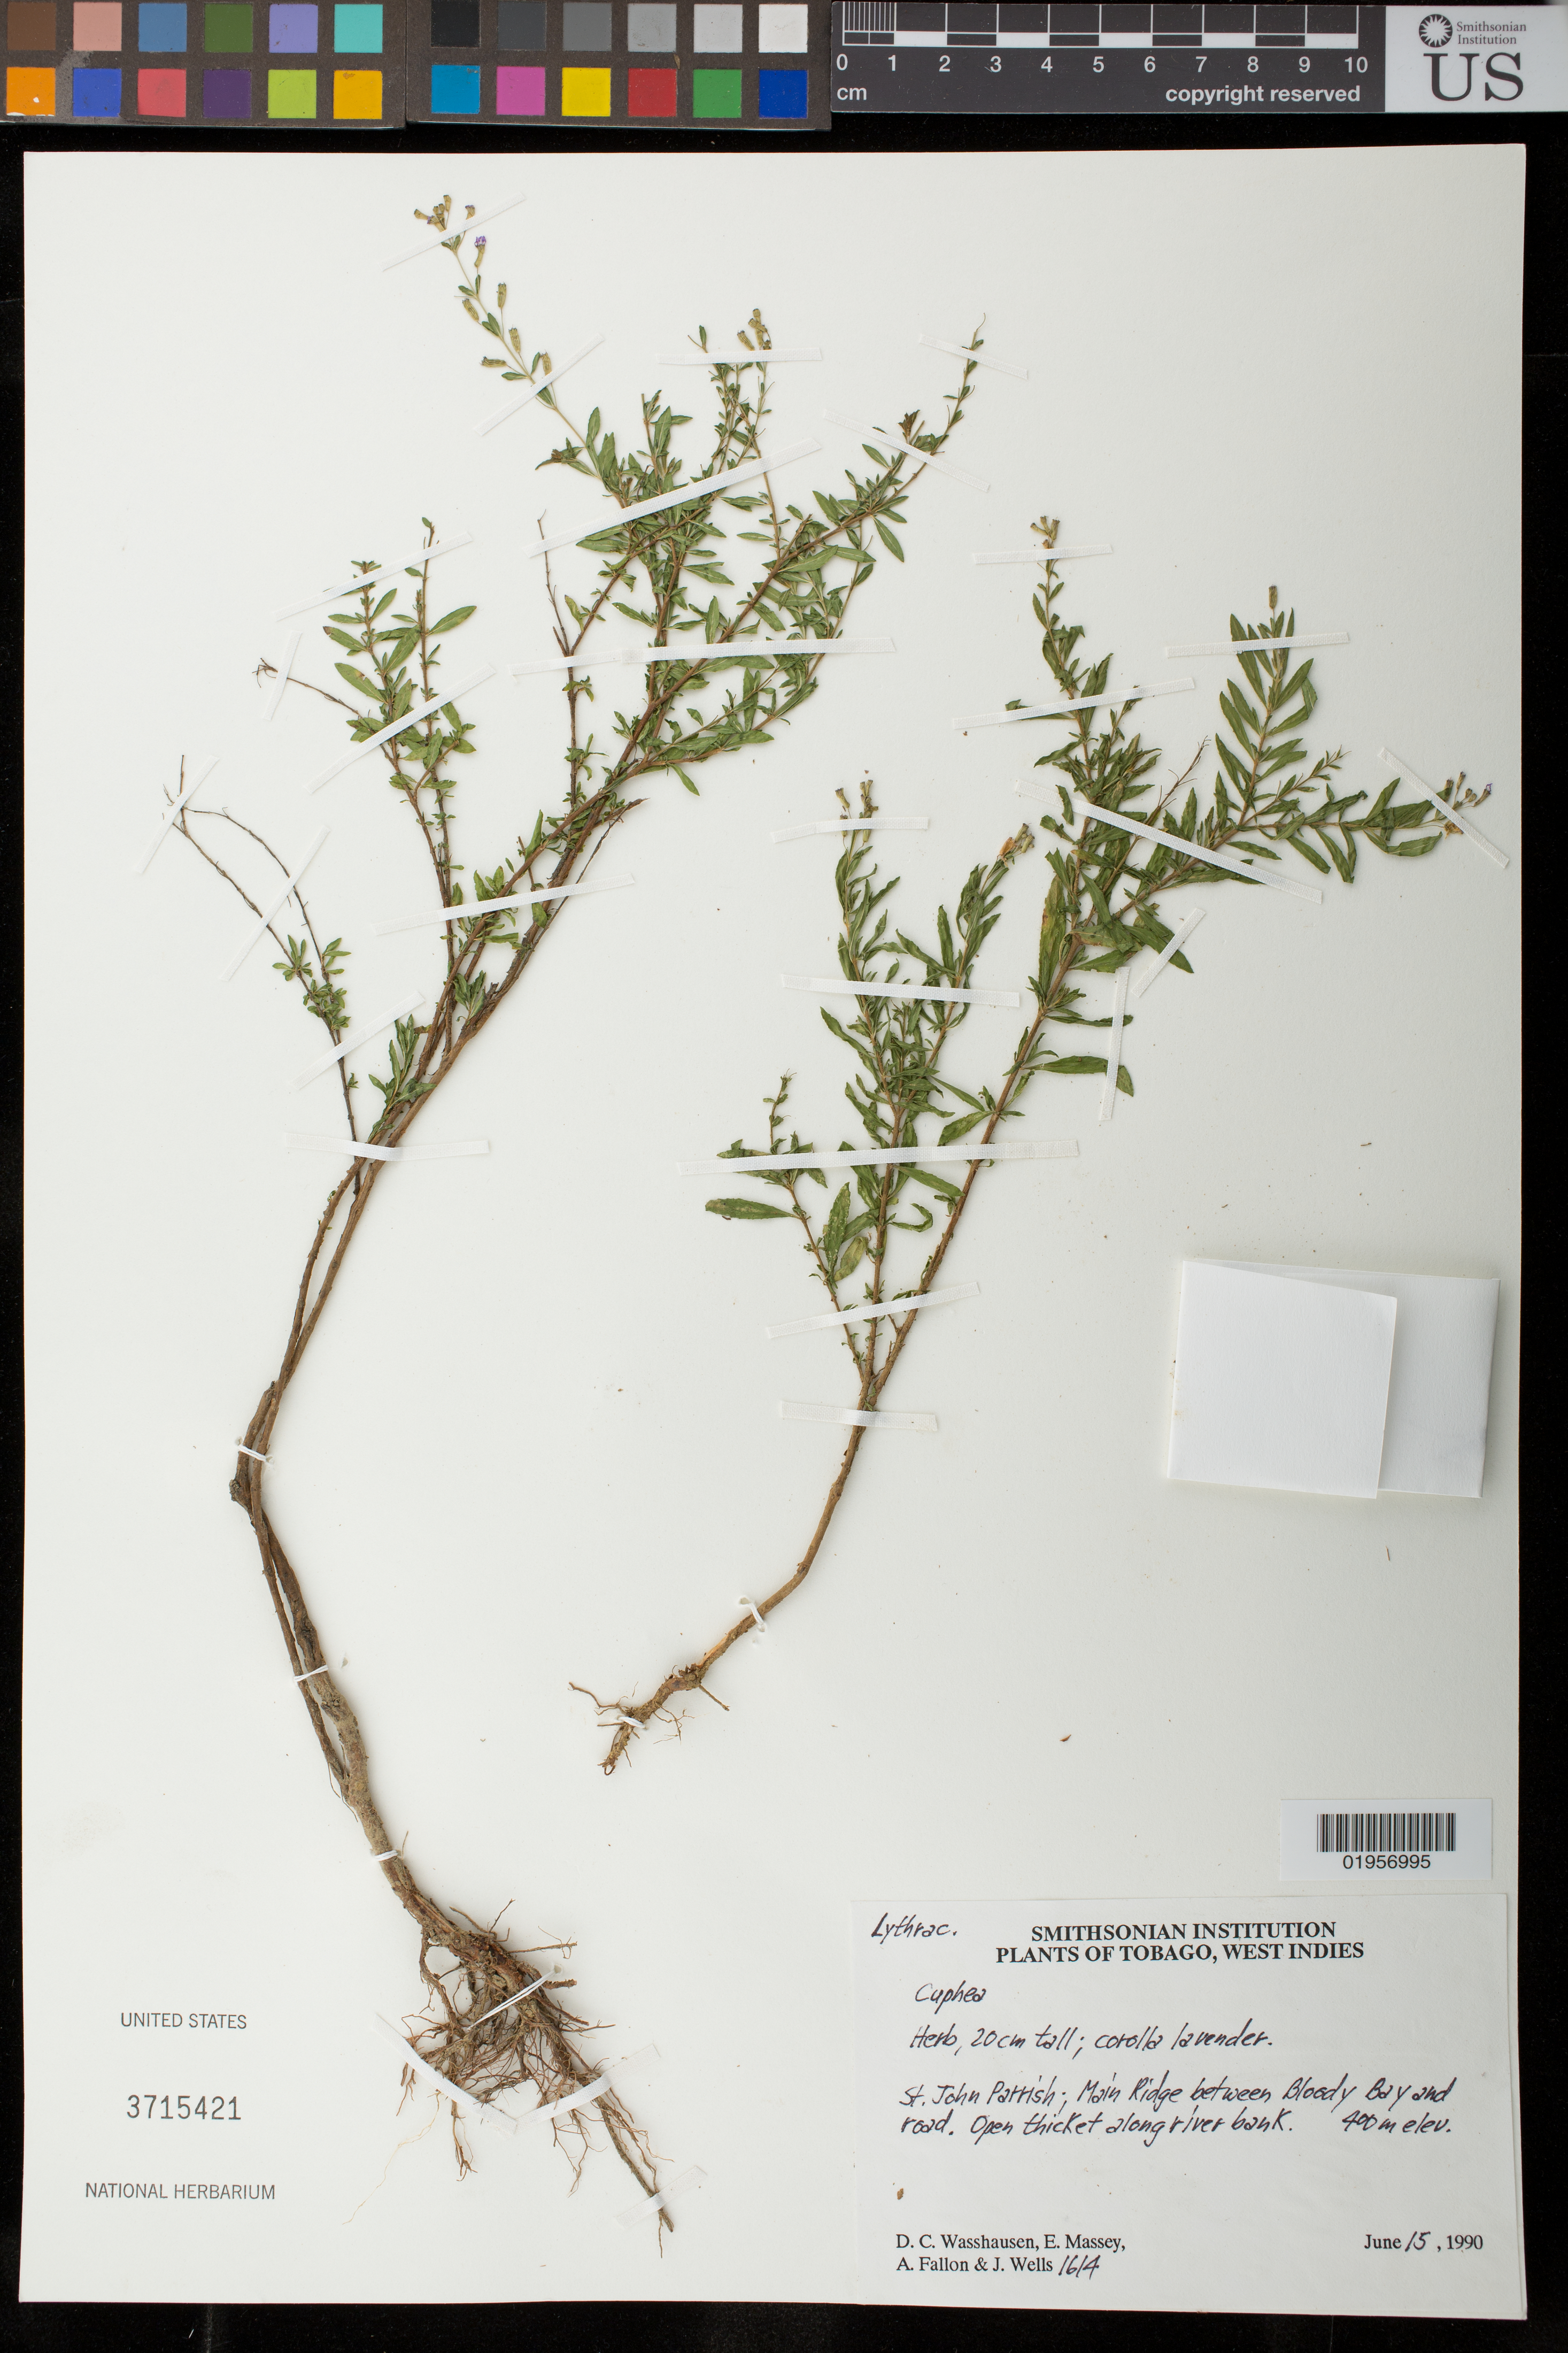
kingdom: Plantae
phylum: Tracheophyta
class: Magnoliopsida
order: Myrtales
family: Lythraceae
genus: Cuphea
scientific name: Cuphea sp.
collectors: D. C. Wasshausen, E. Massey, A. Fallon & J. Wells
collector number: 1614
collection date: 1990-06-15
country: Trinidad and Tobago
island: Tobago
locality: St. John Parrish: Main Ridge, between Bloody Bay and road. Open thicket along river bank.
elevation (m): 400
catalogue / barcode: US 3715421